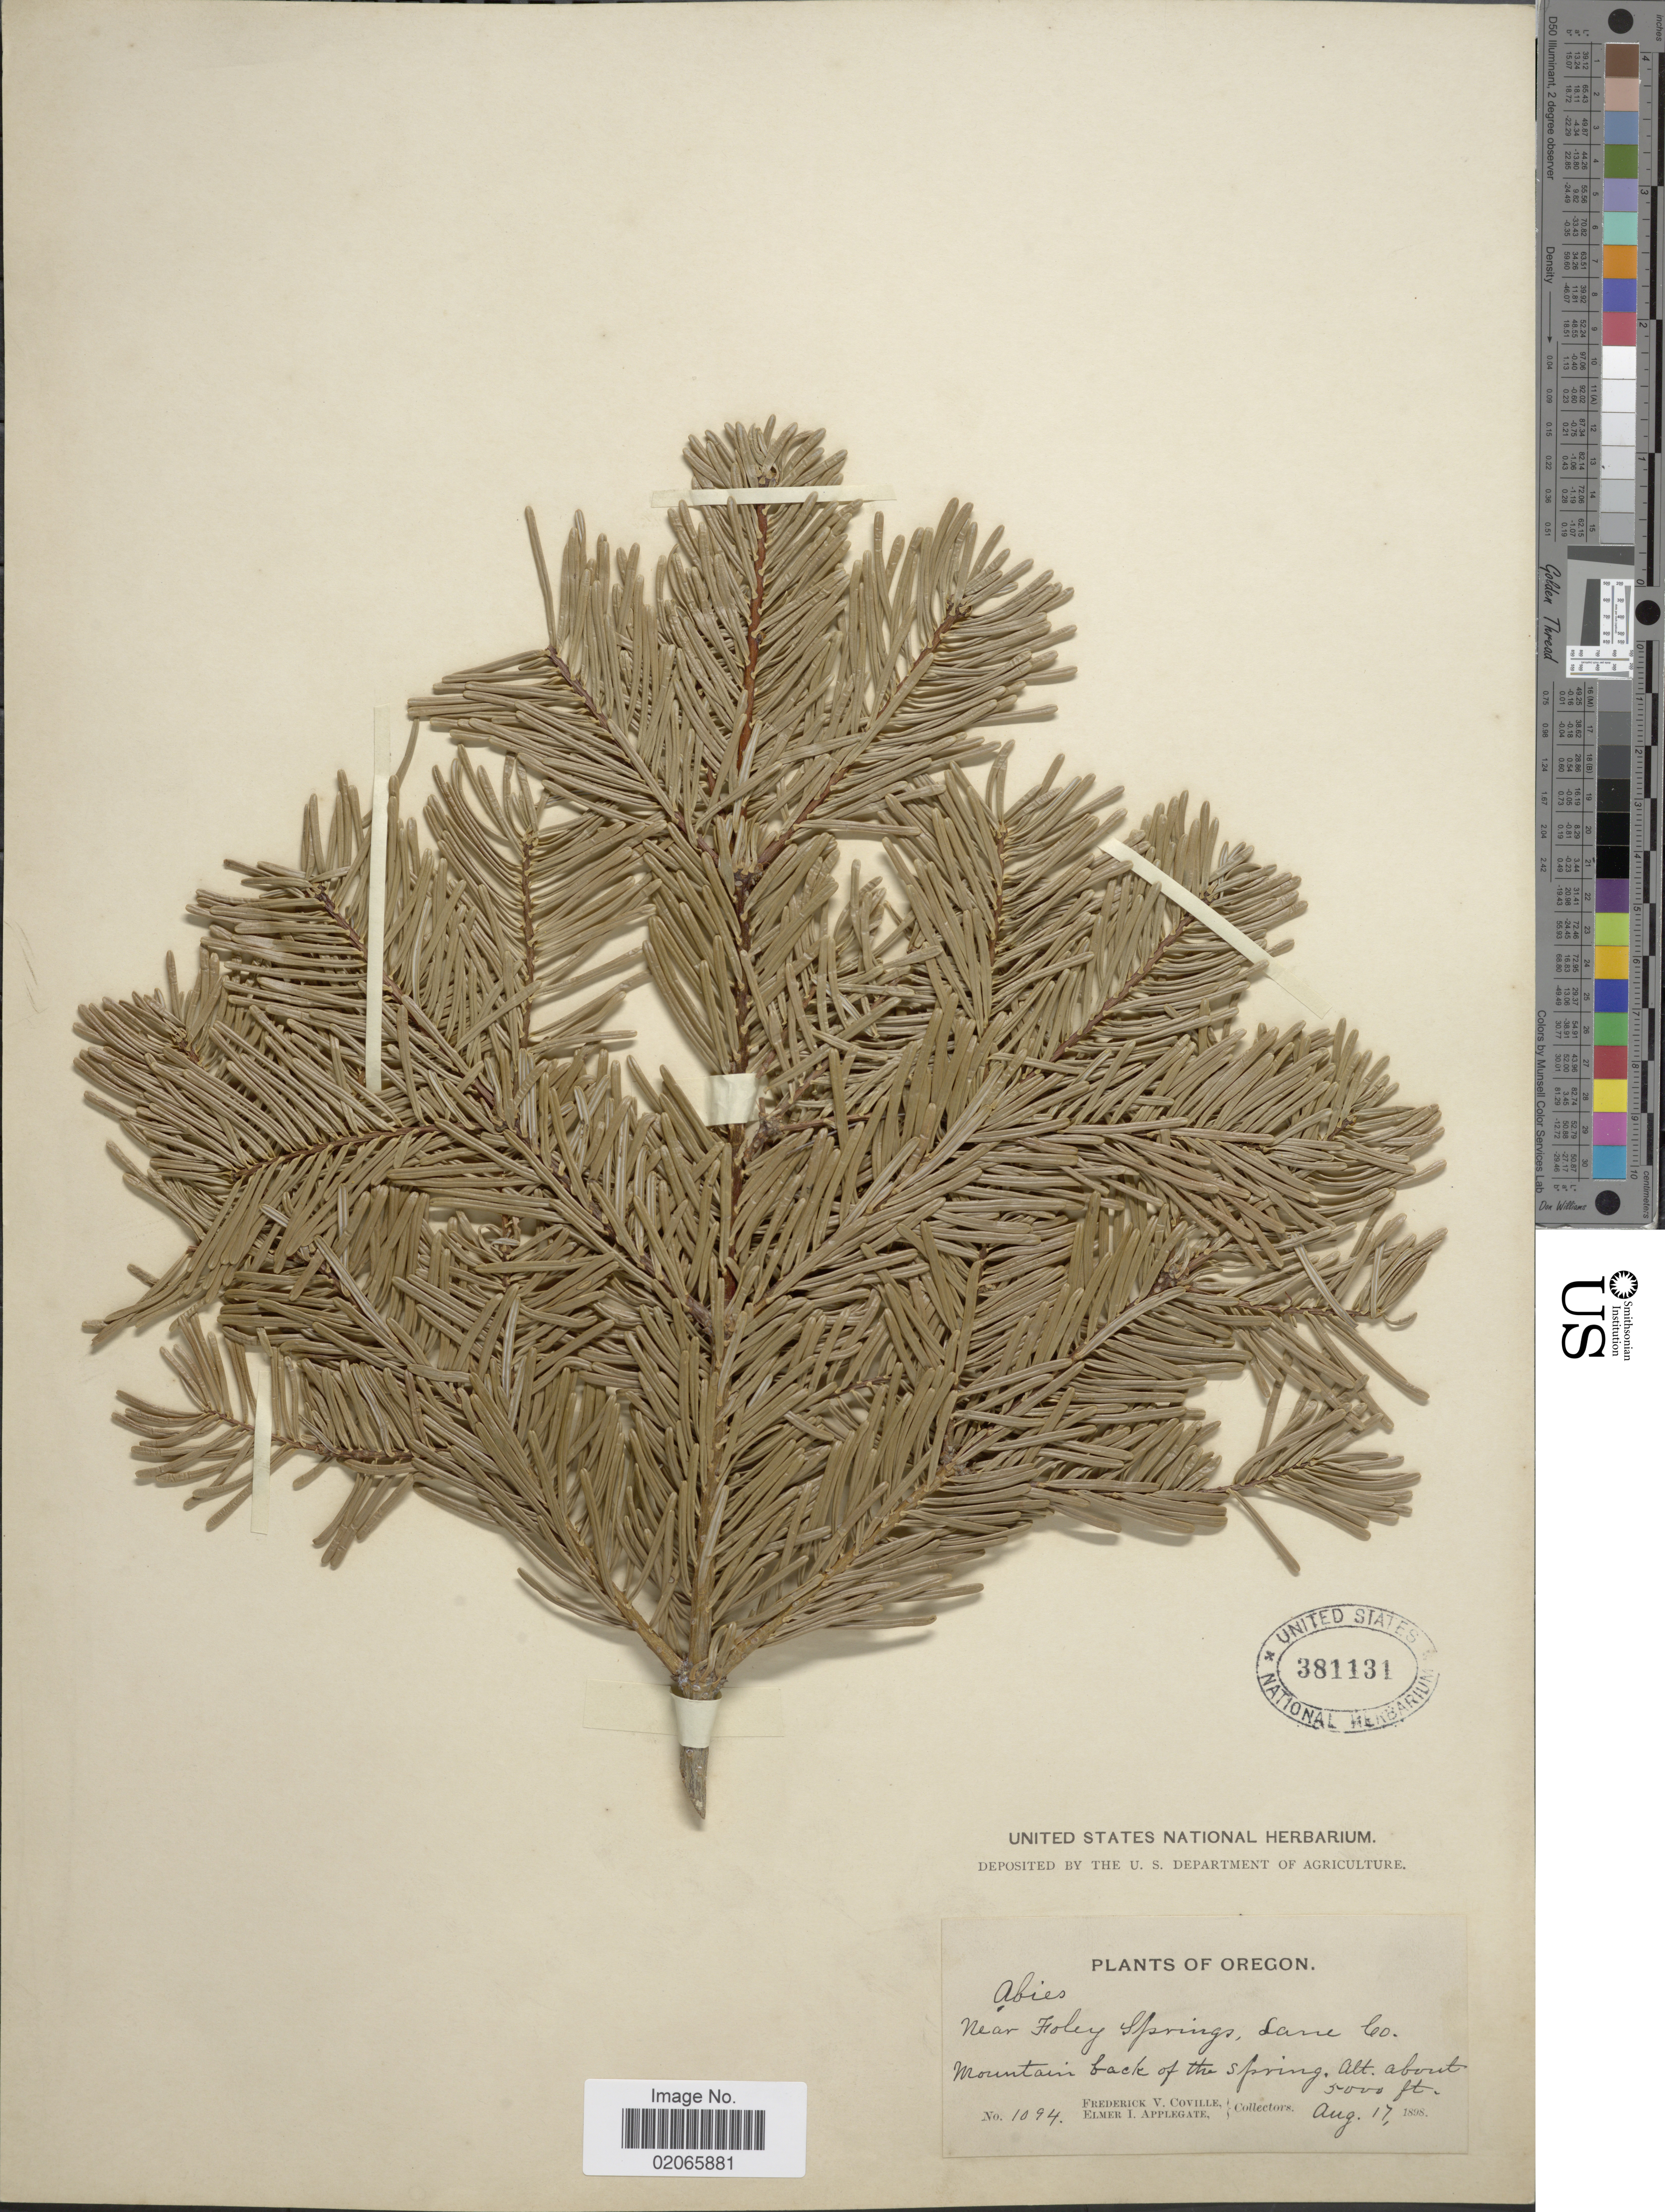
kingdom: Plantae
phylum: Tracheophyta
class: Pinopsida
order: Pinales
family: Pinaceae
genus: Abies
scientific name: Abies sp.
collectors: F. V. Coville & E. I. Applegate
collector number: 1094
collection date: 1898-08-17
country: United States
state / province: Oregon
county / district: Lane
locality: Near Foley Springs, Lane Co. Mountain back of the Spring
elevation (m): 1524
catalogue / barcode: US 381131